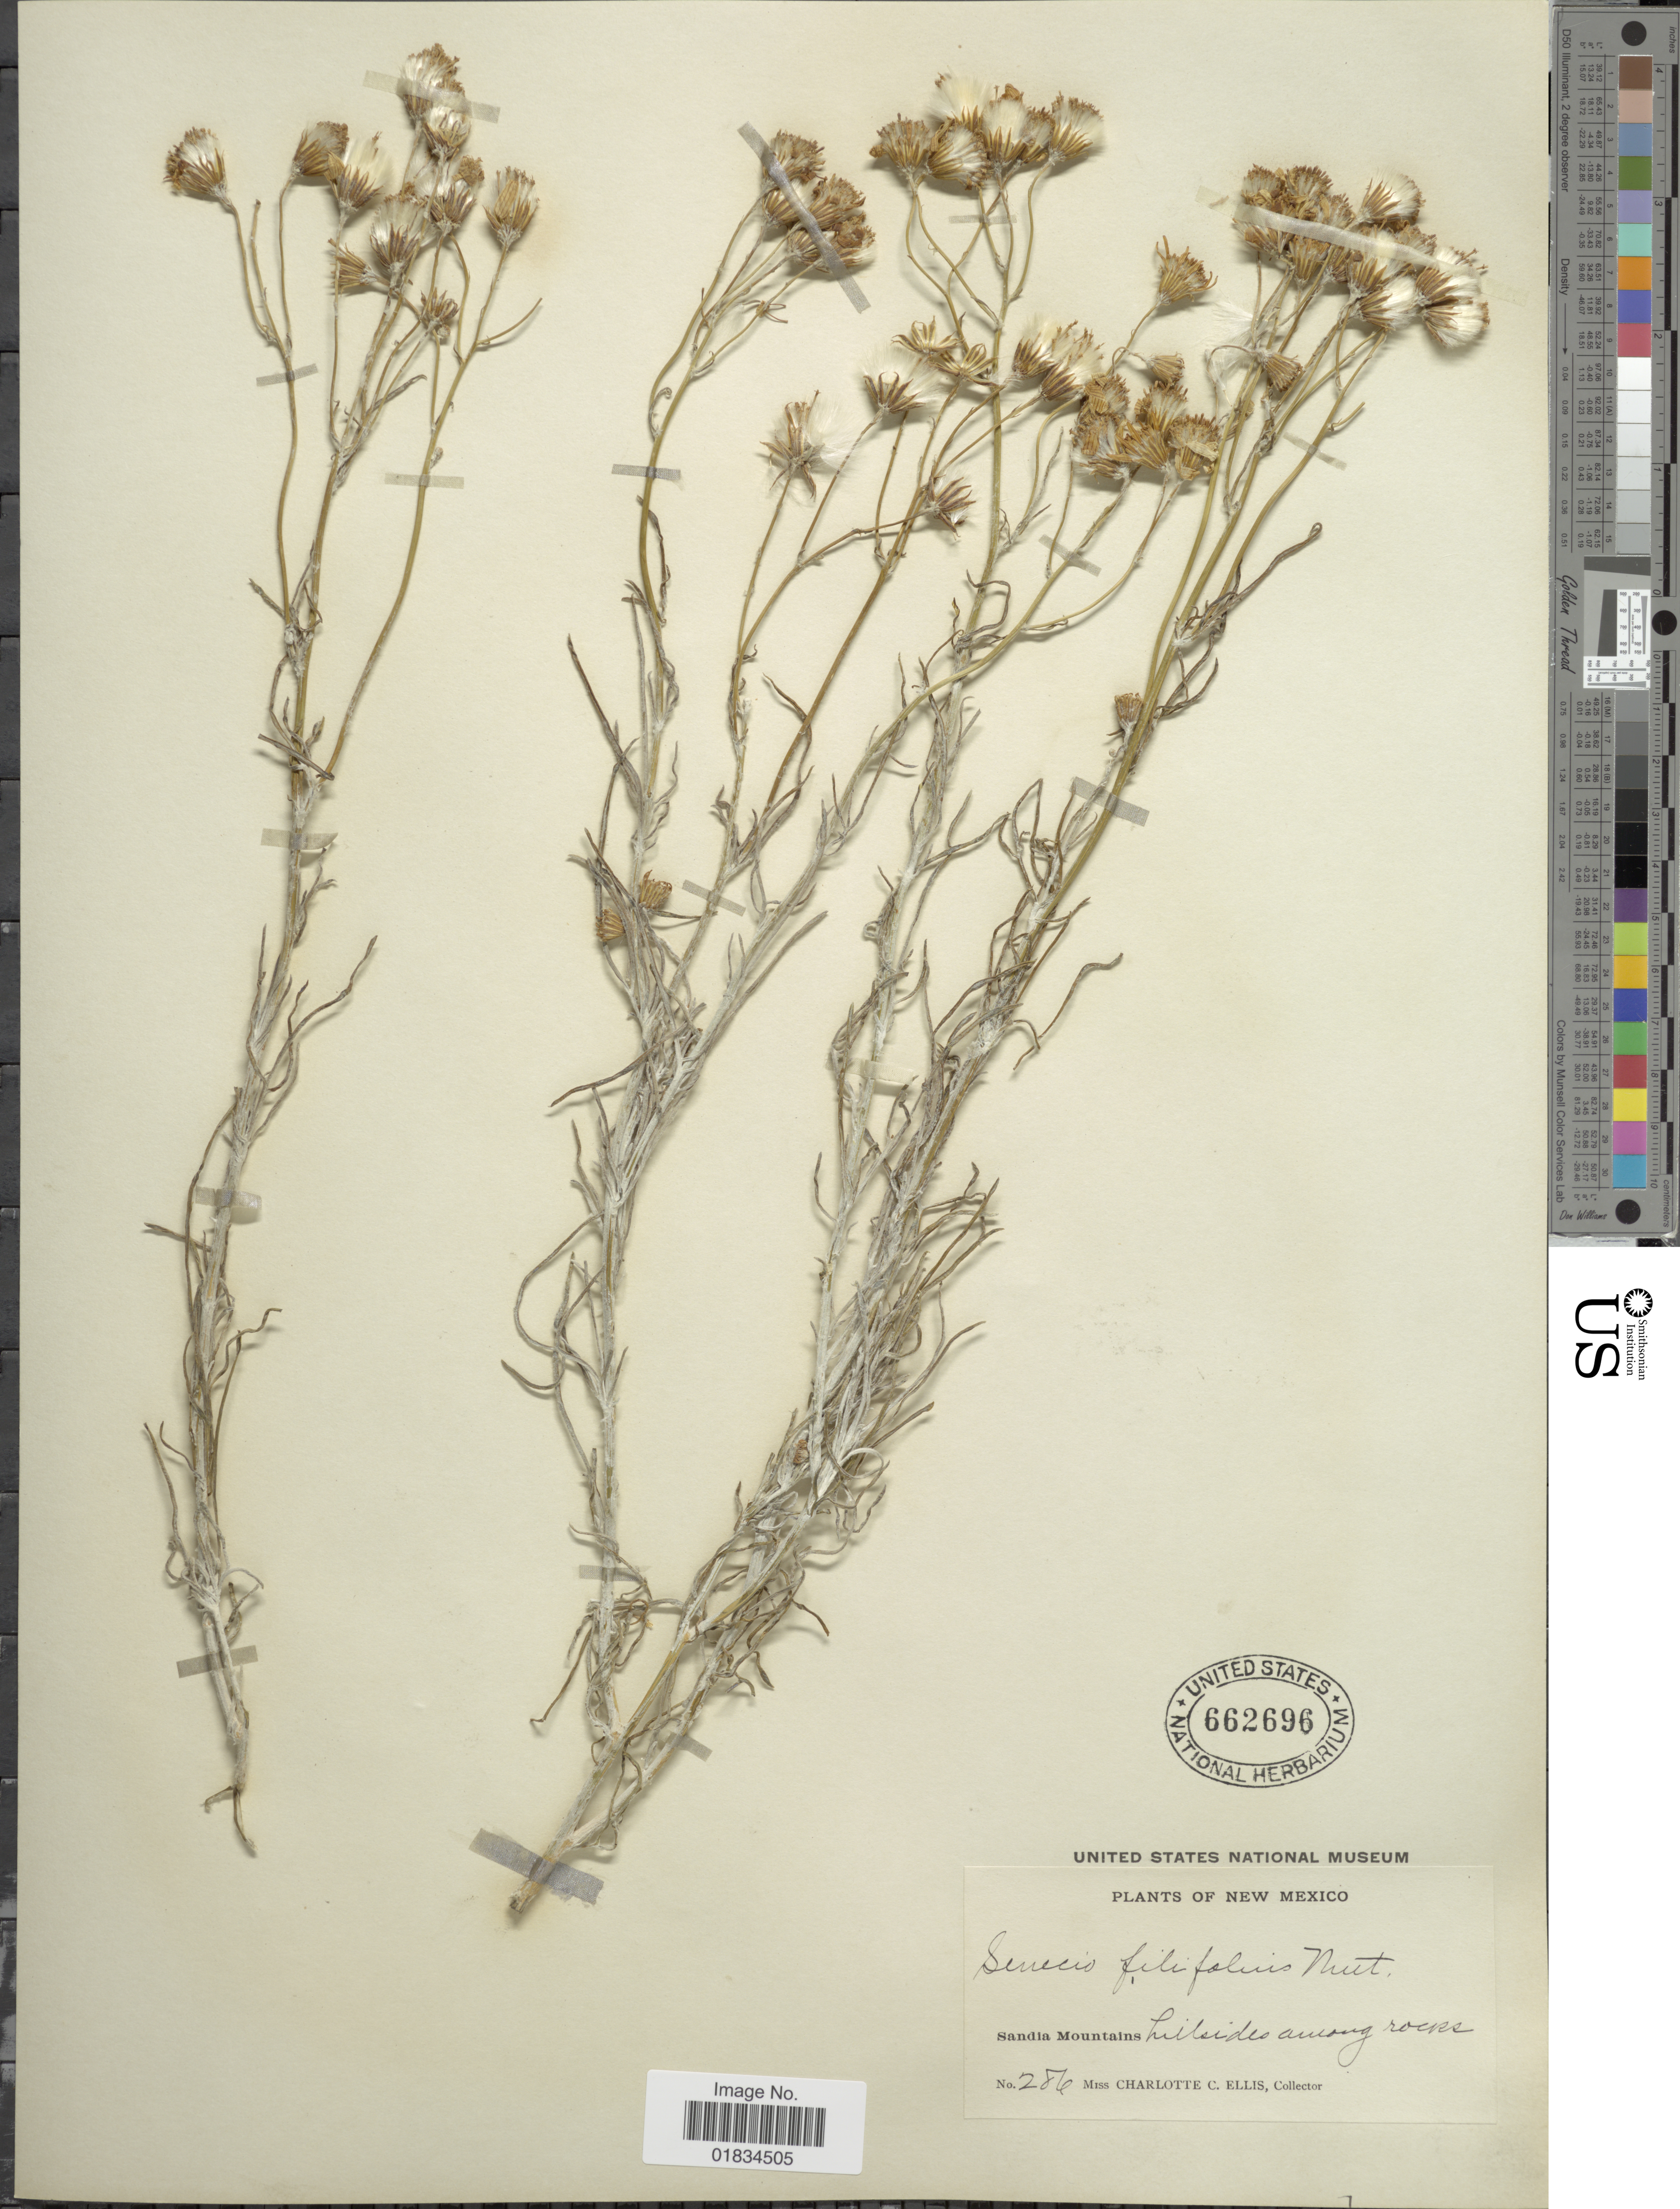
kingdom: Plantae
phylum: Tracheophyta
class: Magnoliopsida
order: Asterales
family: Asteraceae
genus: Senecio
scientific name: Senecio flaccidus var. flaccidus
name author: Less.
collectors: C. C. Ellis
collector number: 286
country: United States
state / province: New Mexico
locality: Sandia Mountiains, Hillsides among rocks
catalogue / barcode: US 662696